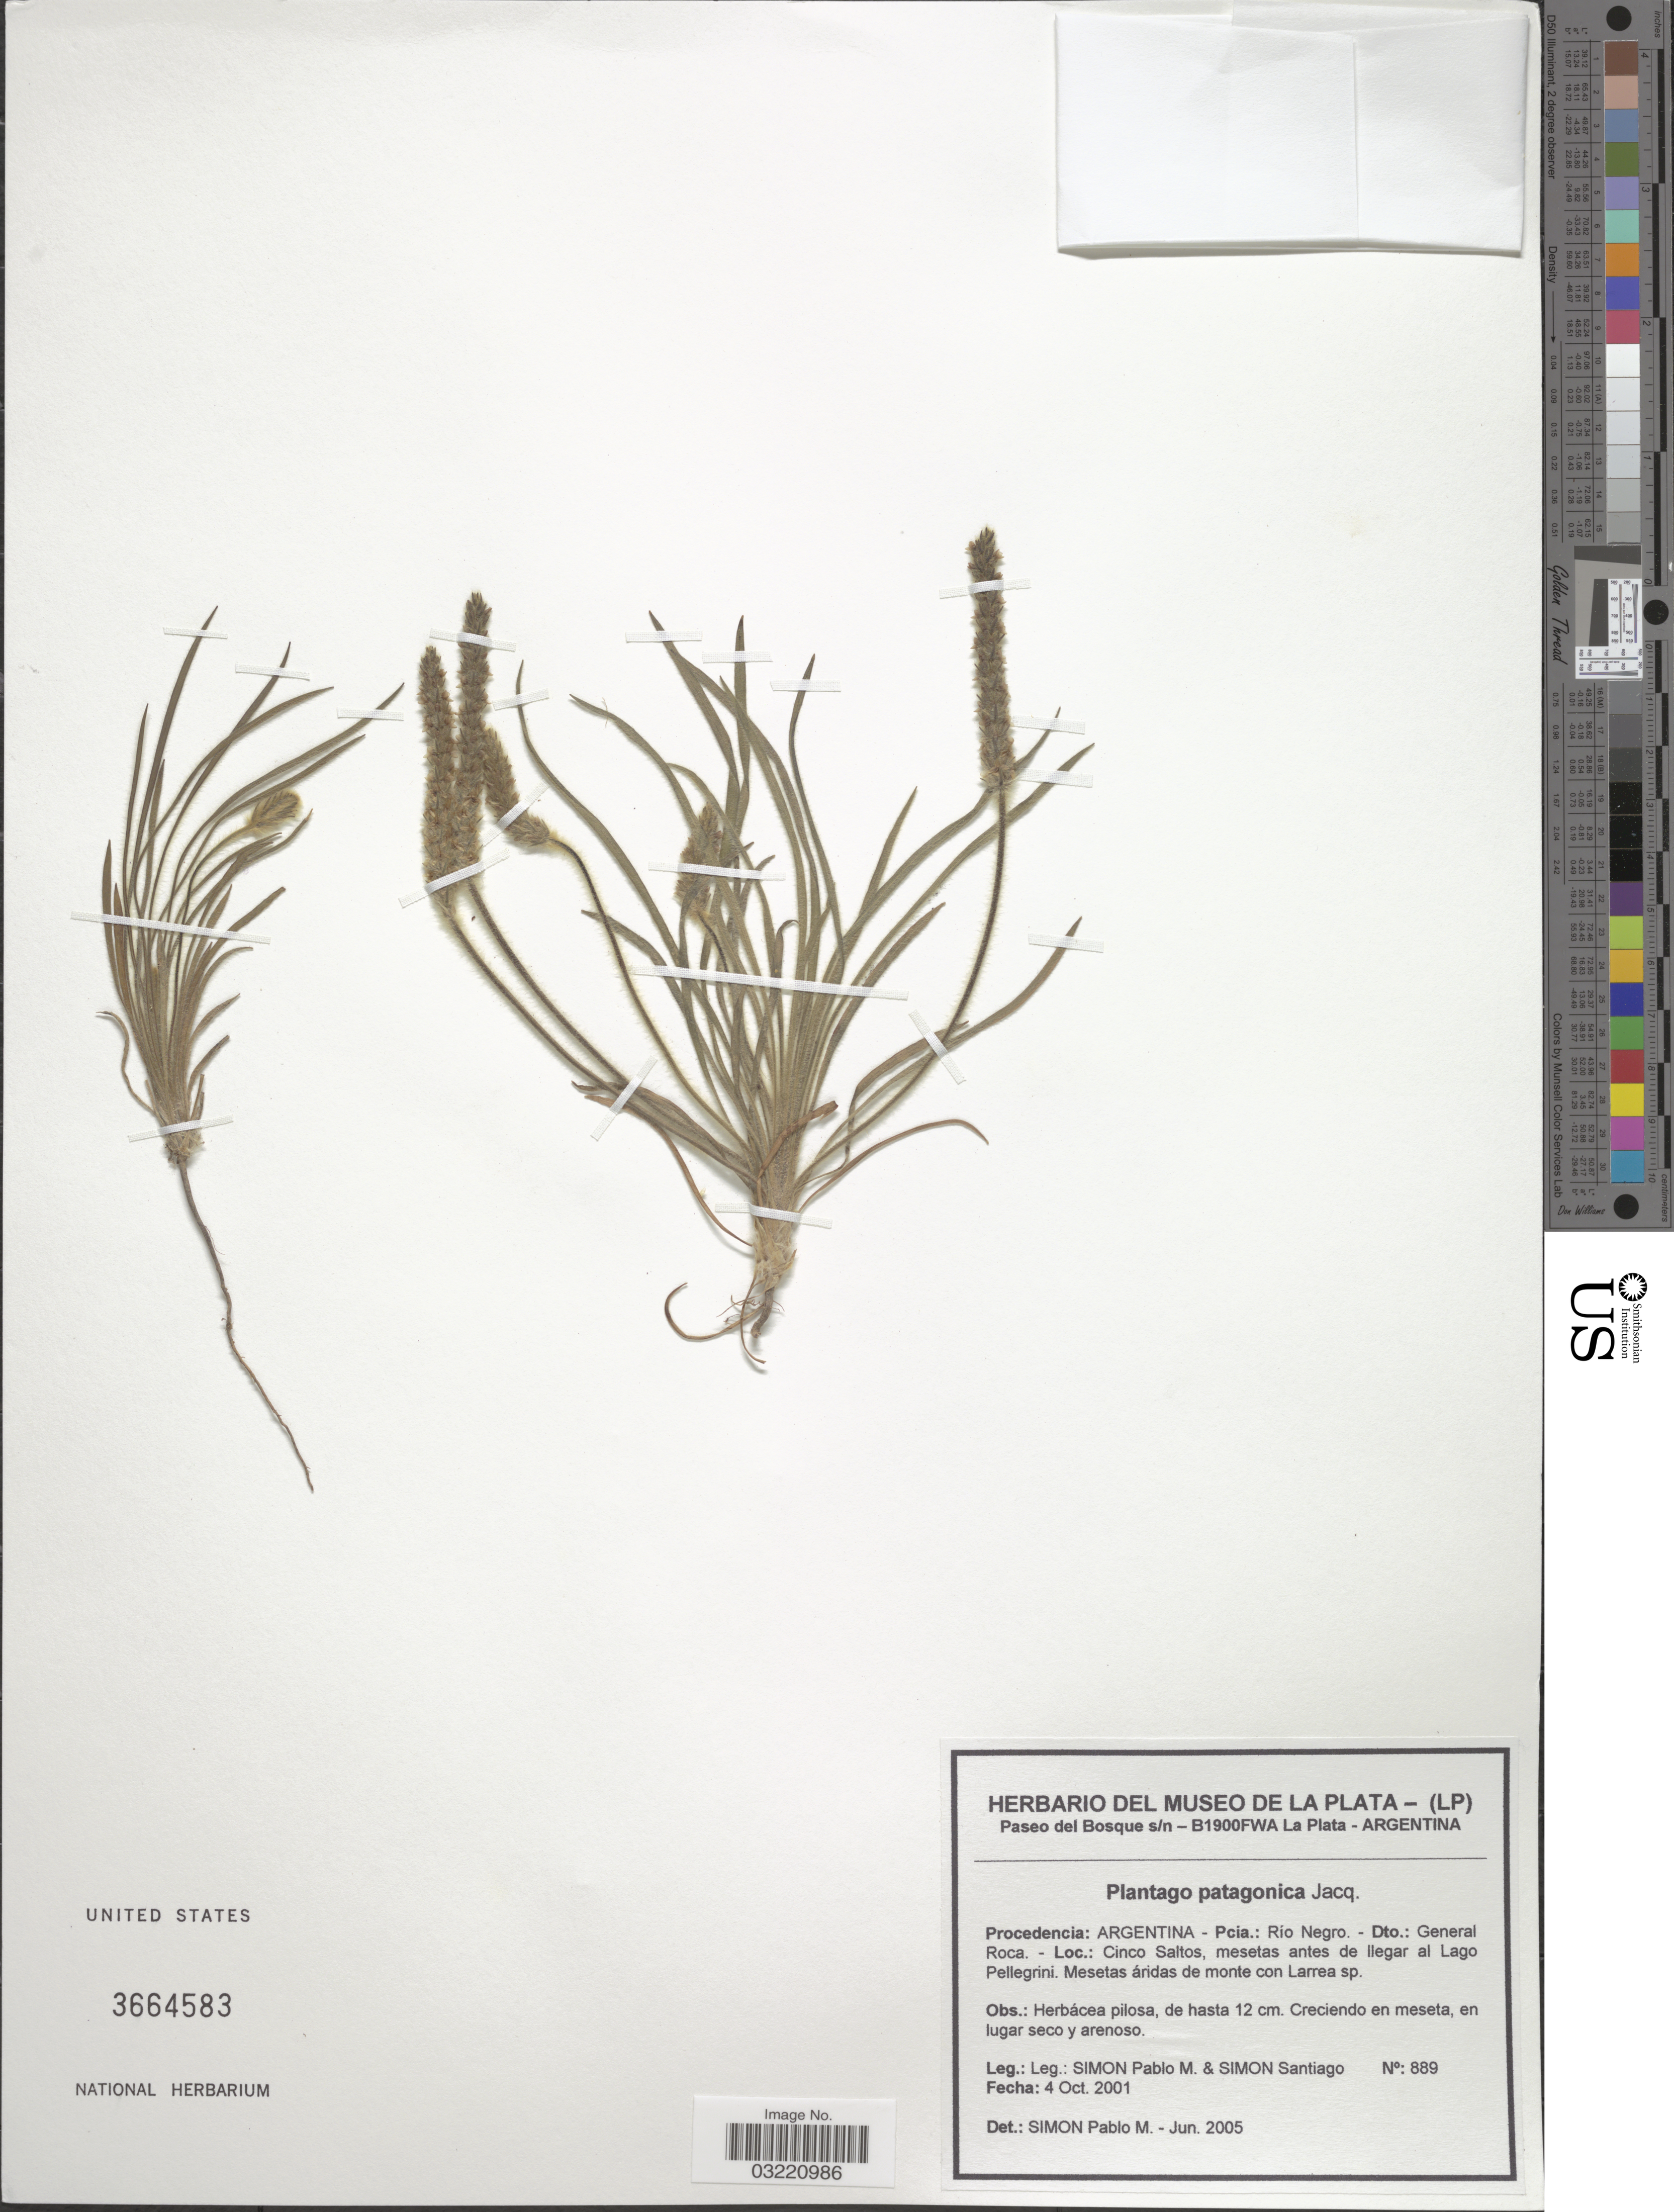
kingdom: Plantae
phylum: Tracheophyta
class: Magnoliopsida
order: Lamiales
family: Plantaginaceae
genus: Plantago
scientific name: Plantago patagonica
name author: Jacq.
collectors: S. Pablo M. & S. Santiago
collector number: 889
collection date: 2001-10-04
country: Argentina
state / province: Rio Negro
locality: Dto.: General Roca. Cinco Saltos, mesetas antes de llegar al Lago Pellegrini.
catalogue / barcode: US 3664583